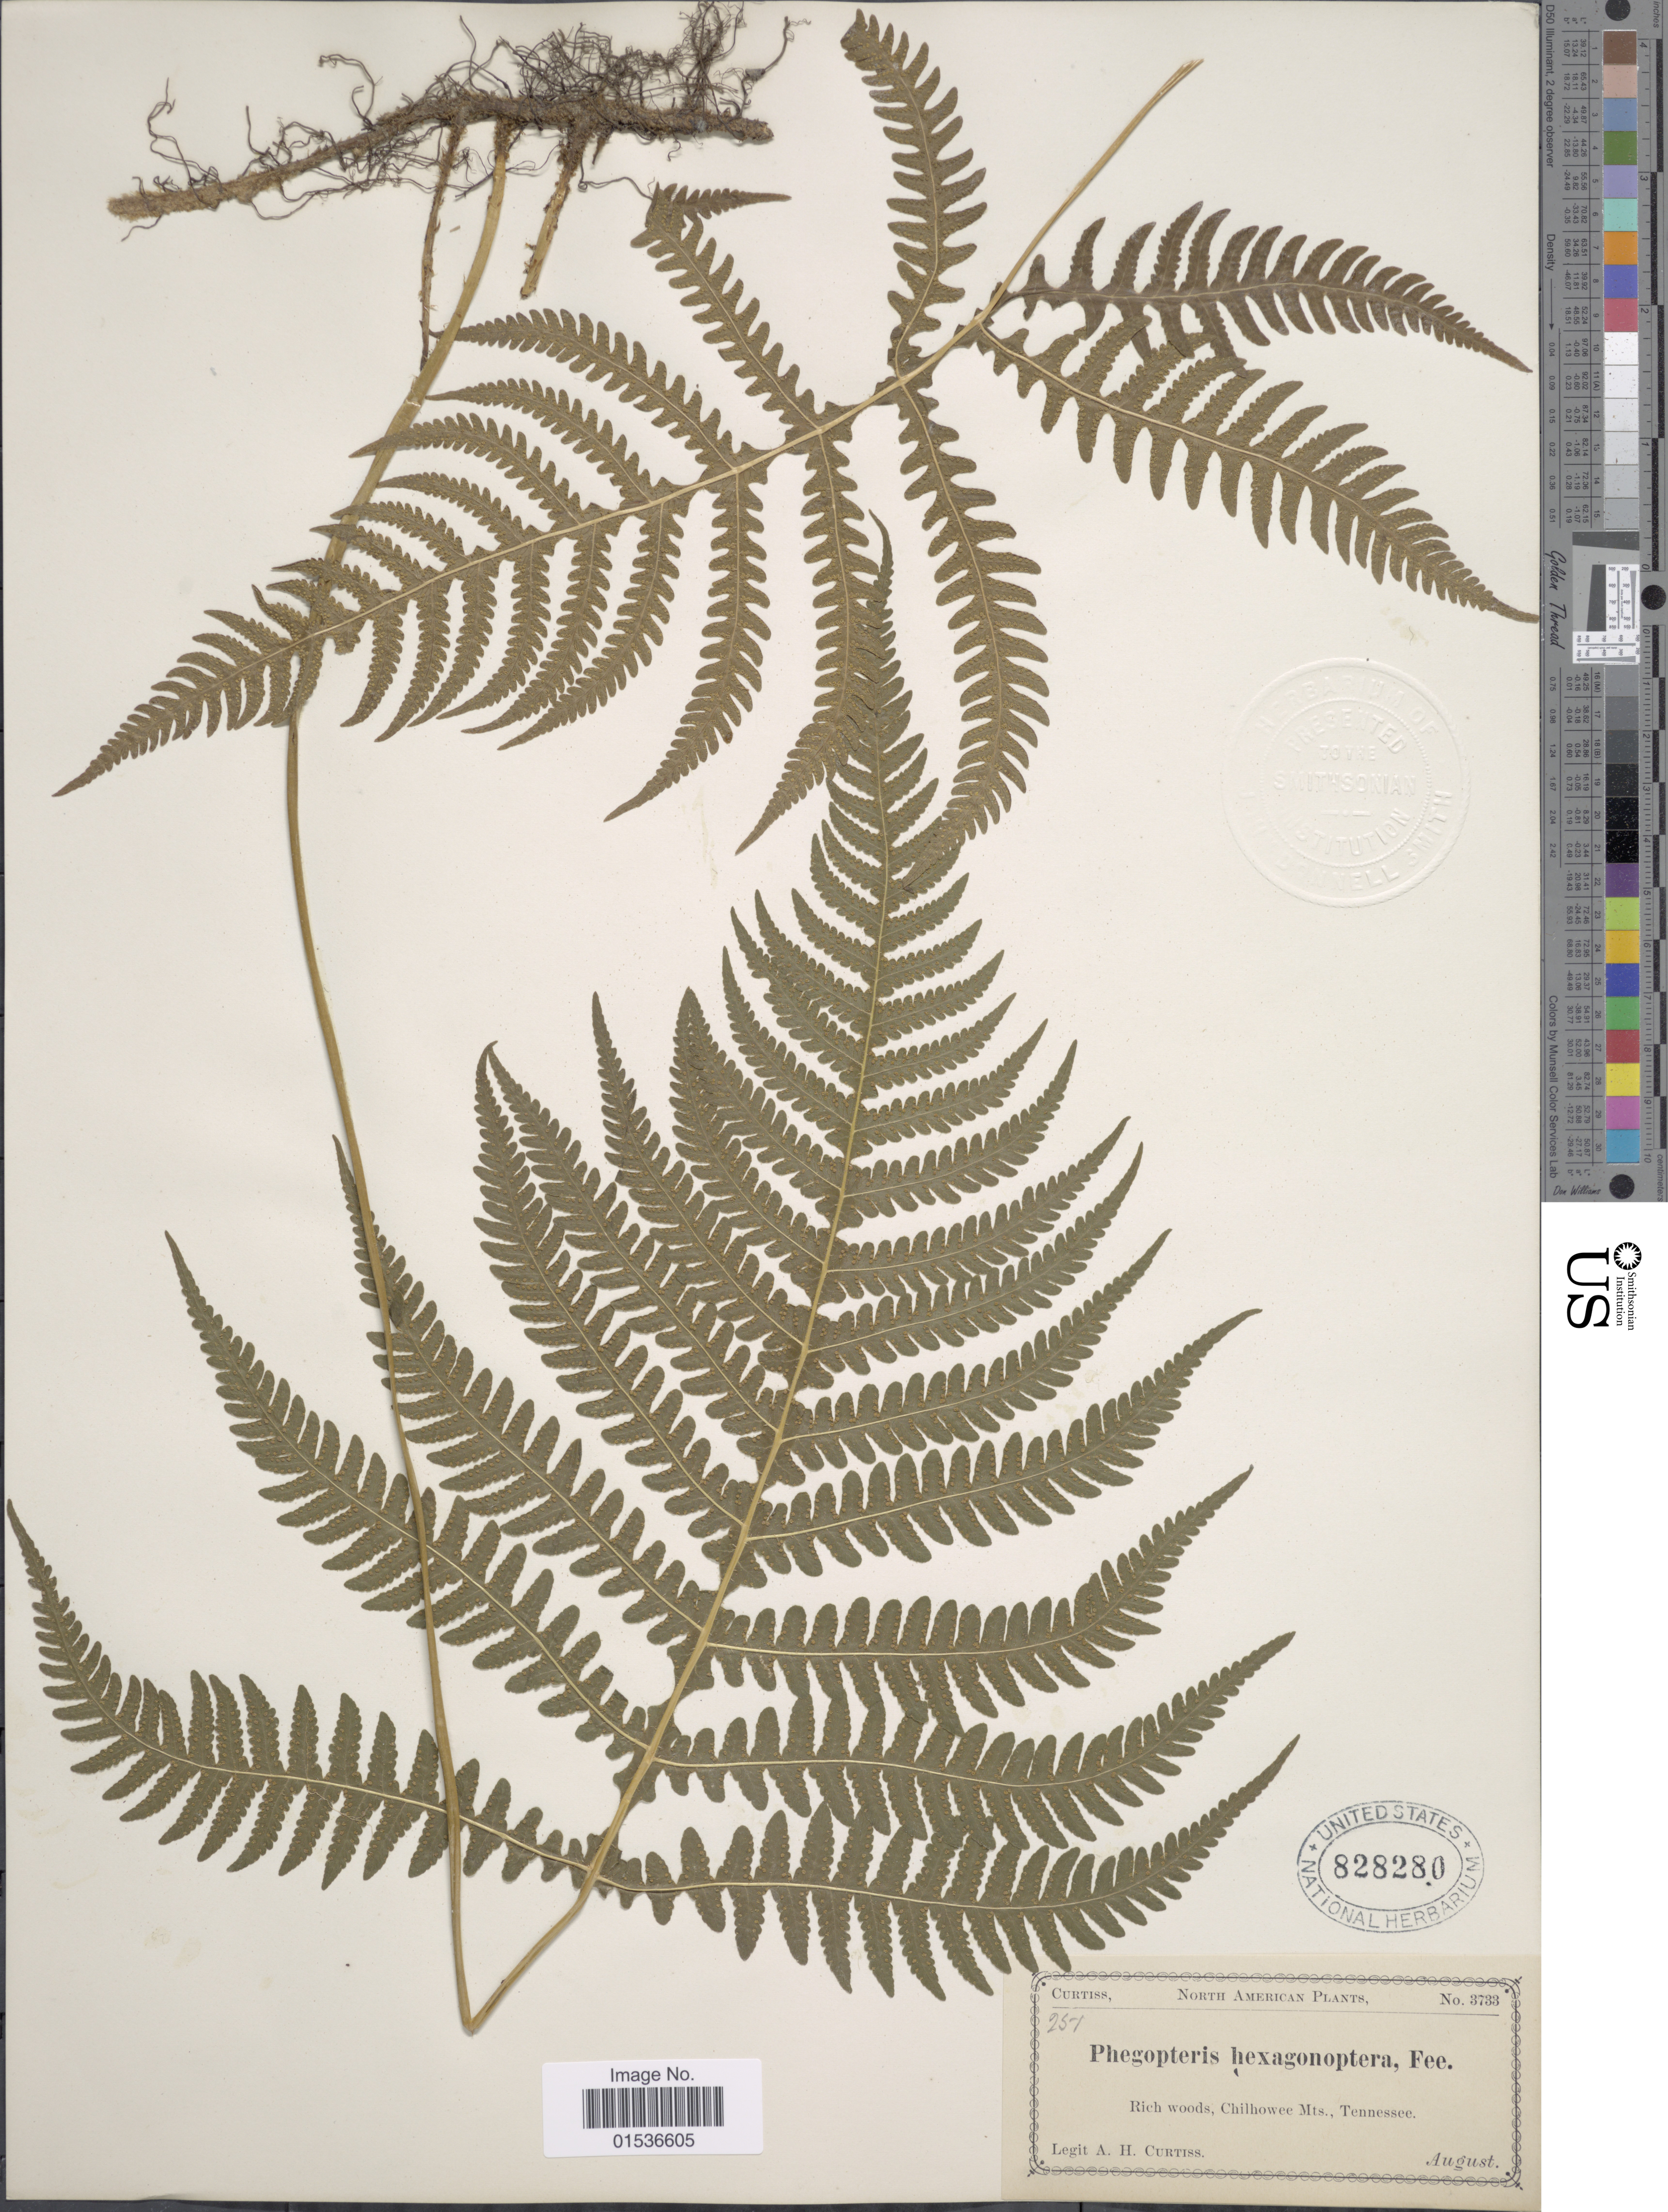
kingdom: Plantae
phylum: Tracheophyta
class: Polypodiopsida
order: Polypodiales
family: Thelypteridaceae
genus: Phegopteris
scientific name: Phegopteris hexagonoptera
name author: (Michx.) Fée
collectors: A. H. Curtiss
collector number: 3733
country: United States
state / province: Tennessee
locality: North American, Chilhowee Mts., Tennessee.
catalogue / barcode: US 828280